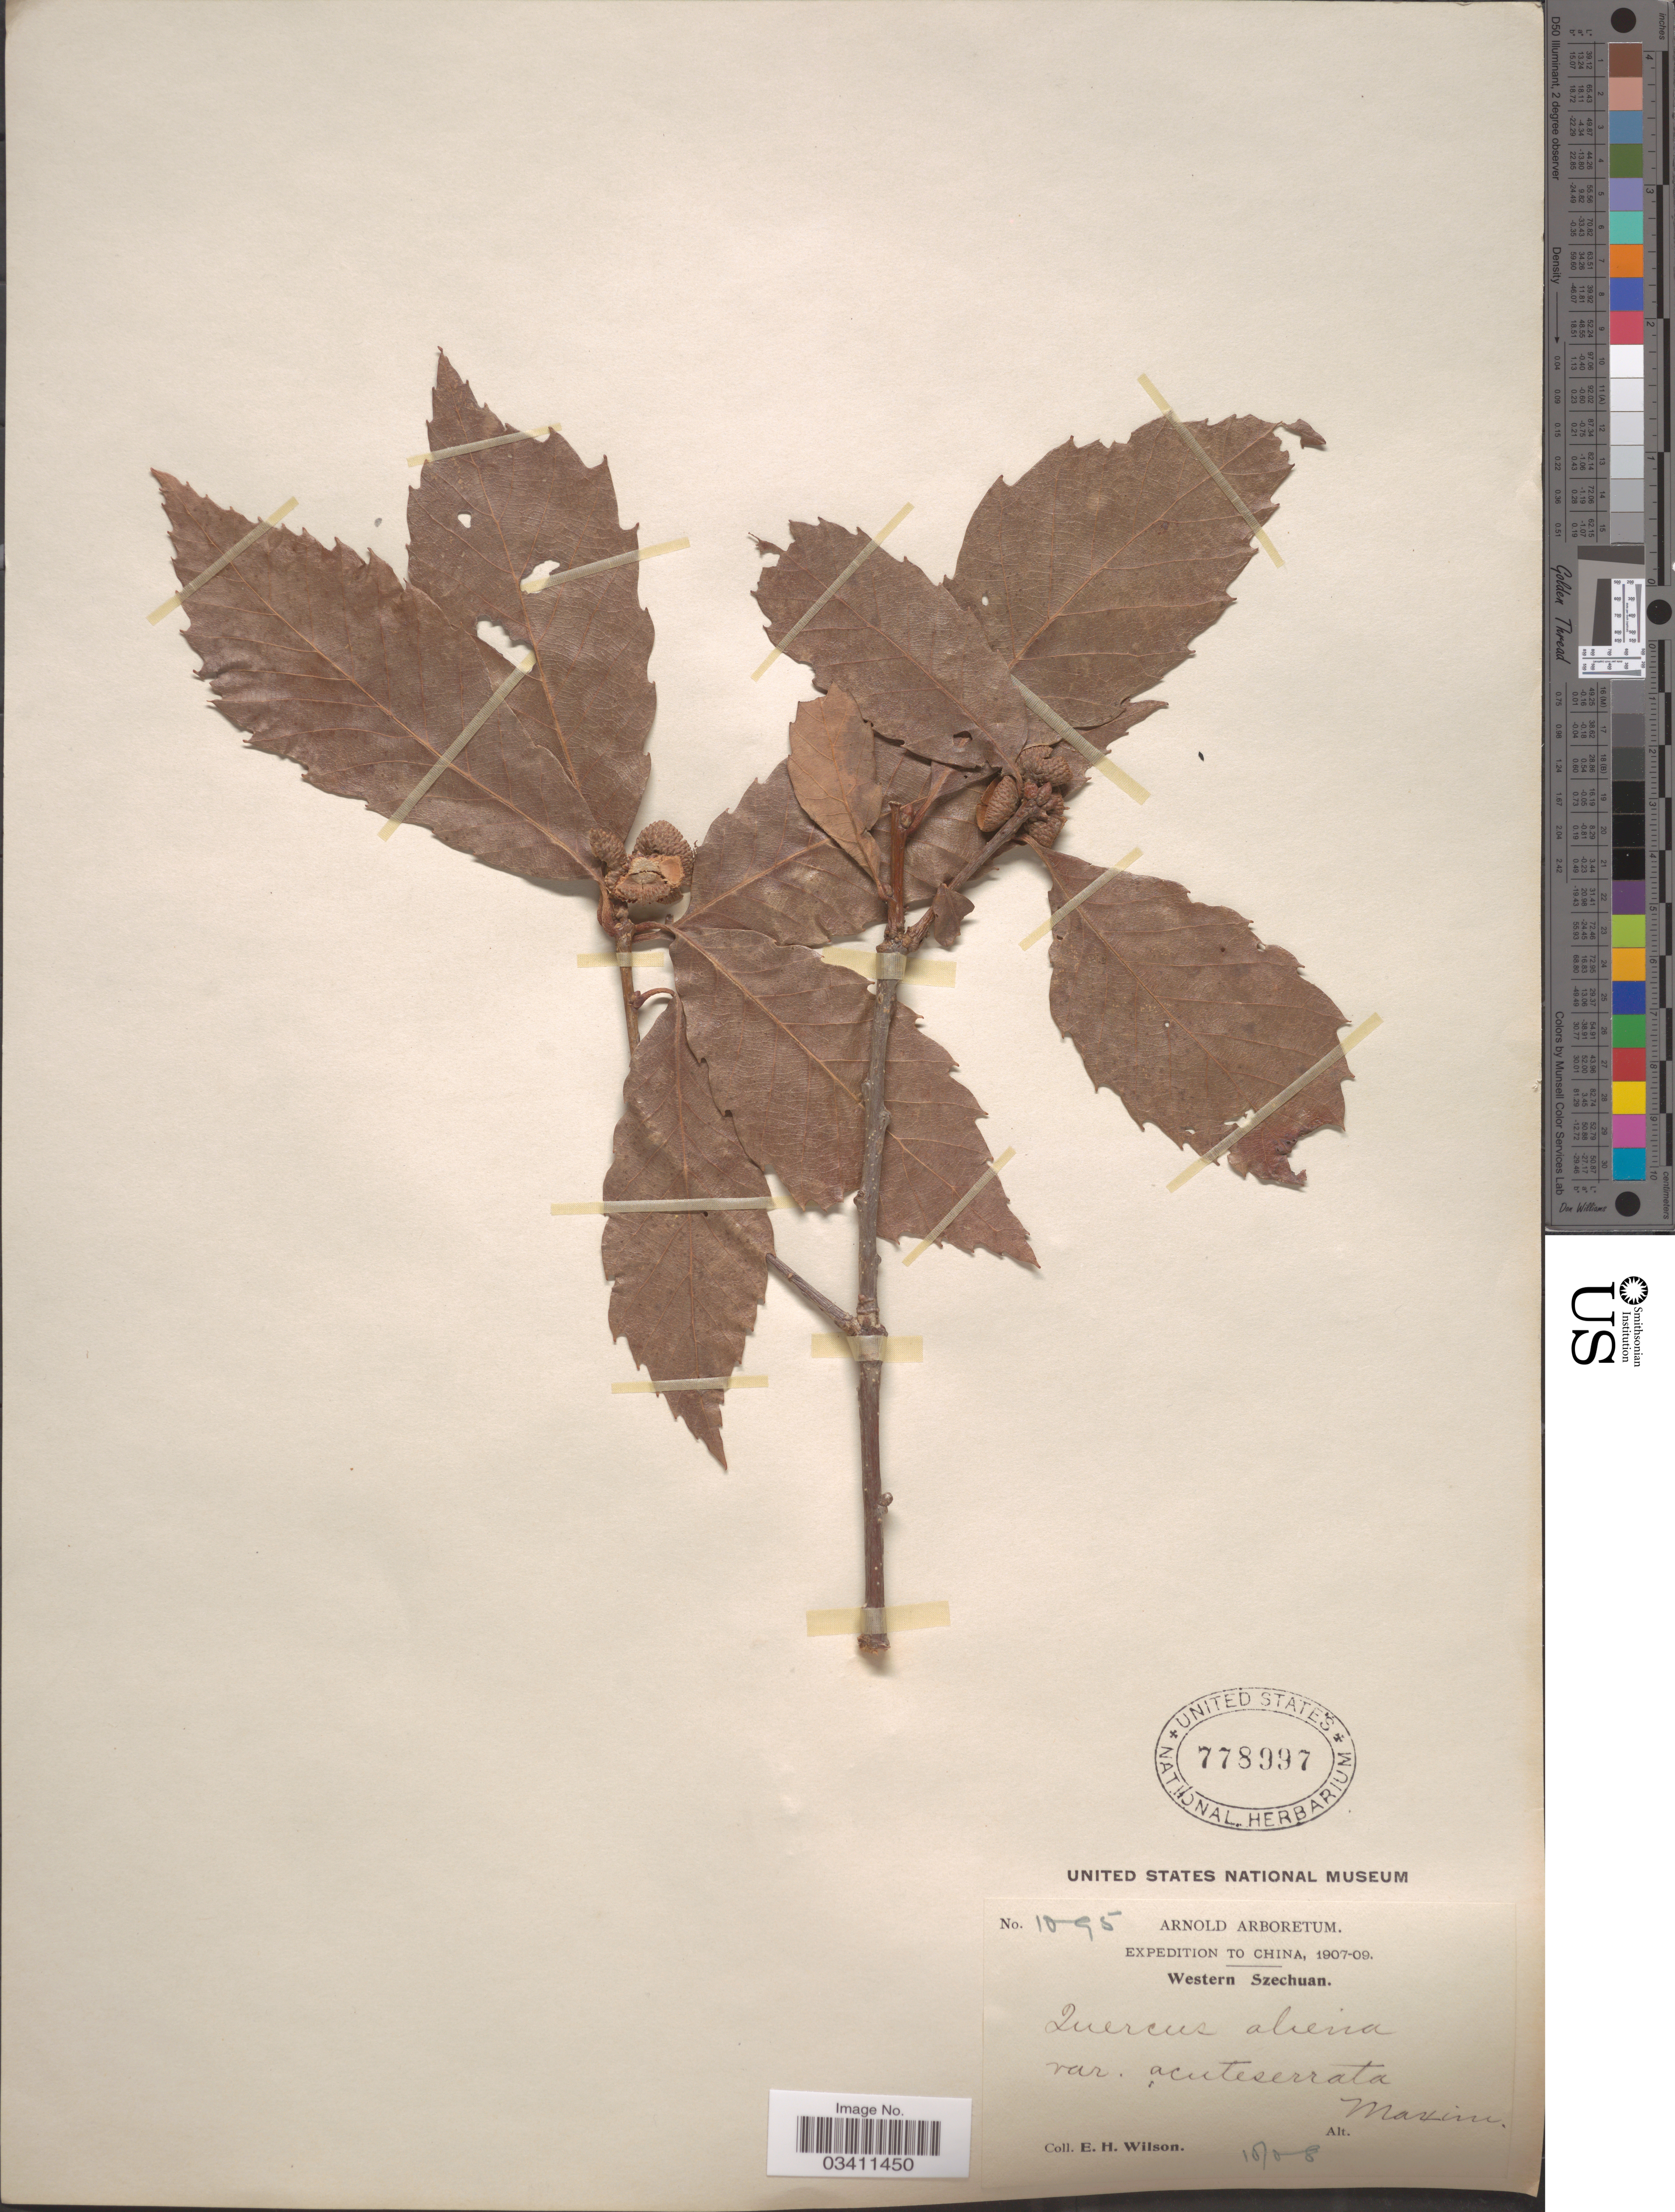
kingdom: Plantae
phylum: Tracheophyta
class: Magnoliopsida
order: Fagales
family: Fagaceae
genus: Quercus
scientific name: Quercus aliena var. acutiserrata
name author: Maxim.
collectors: E. Wilson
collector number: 1095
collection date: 1908-10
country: China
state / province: Sichuan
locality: Western Szechuan.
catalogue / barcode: US 778997